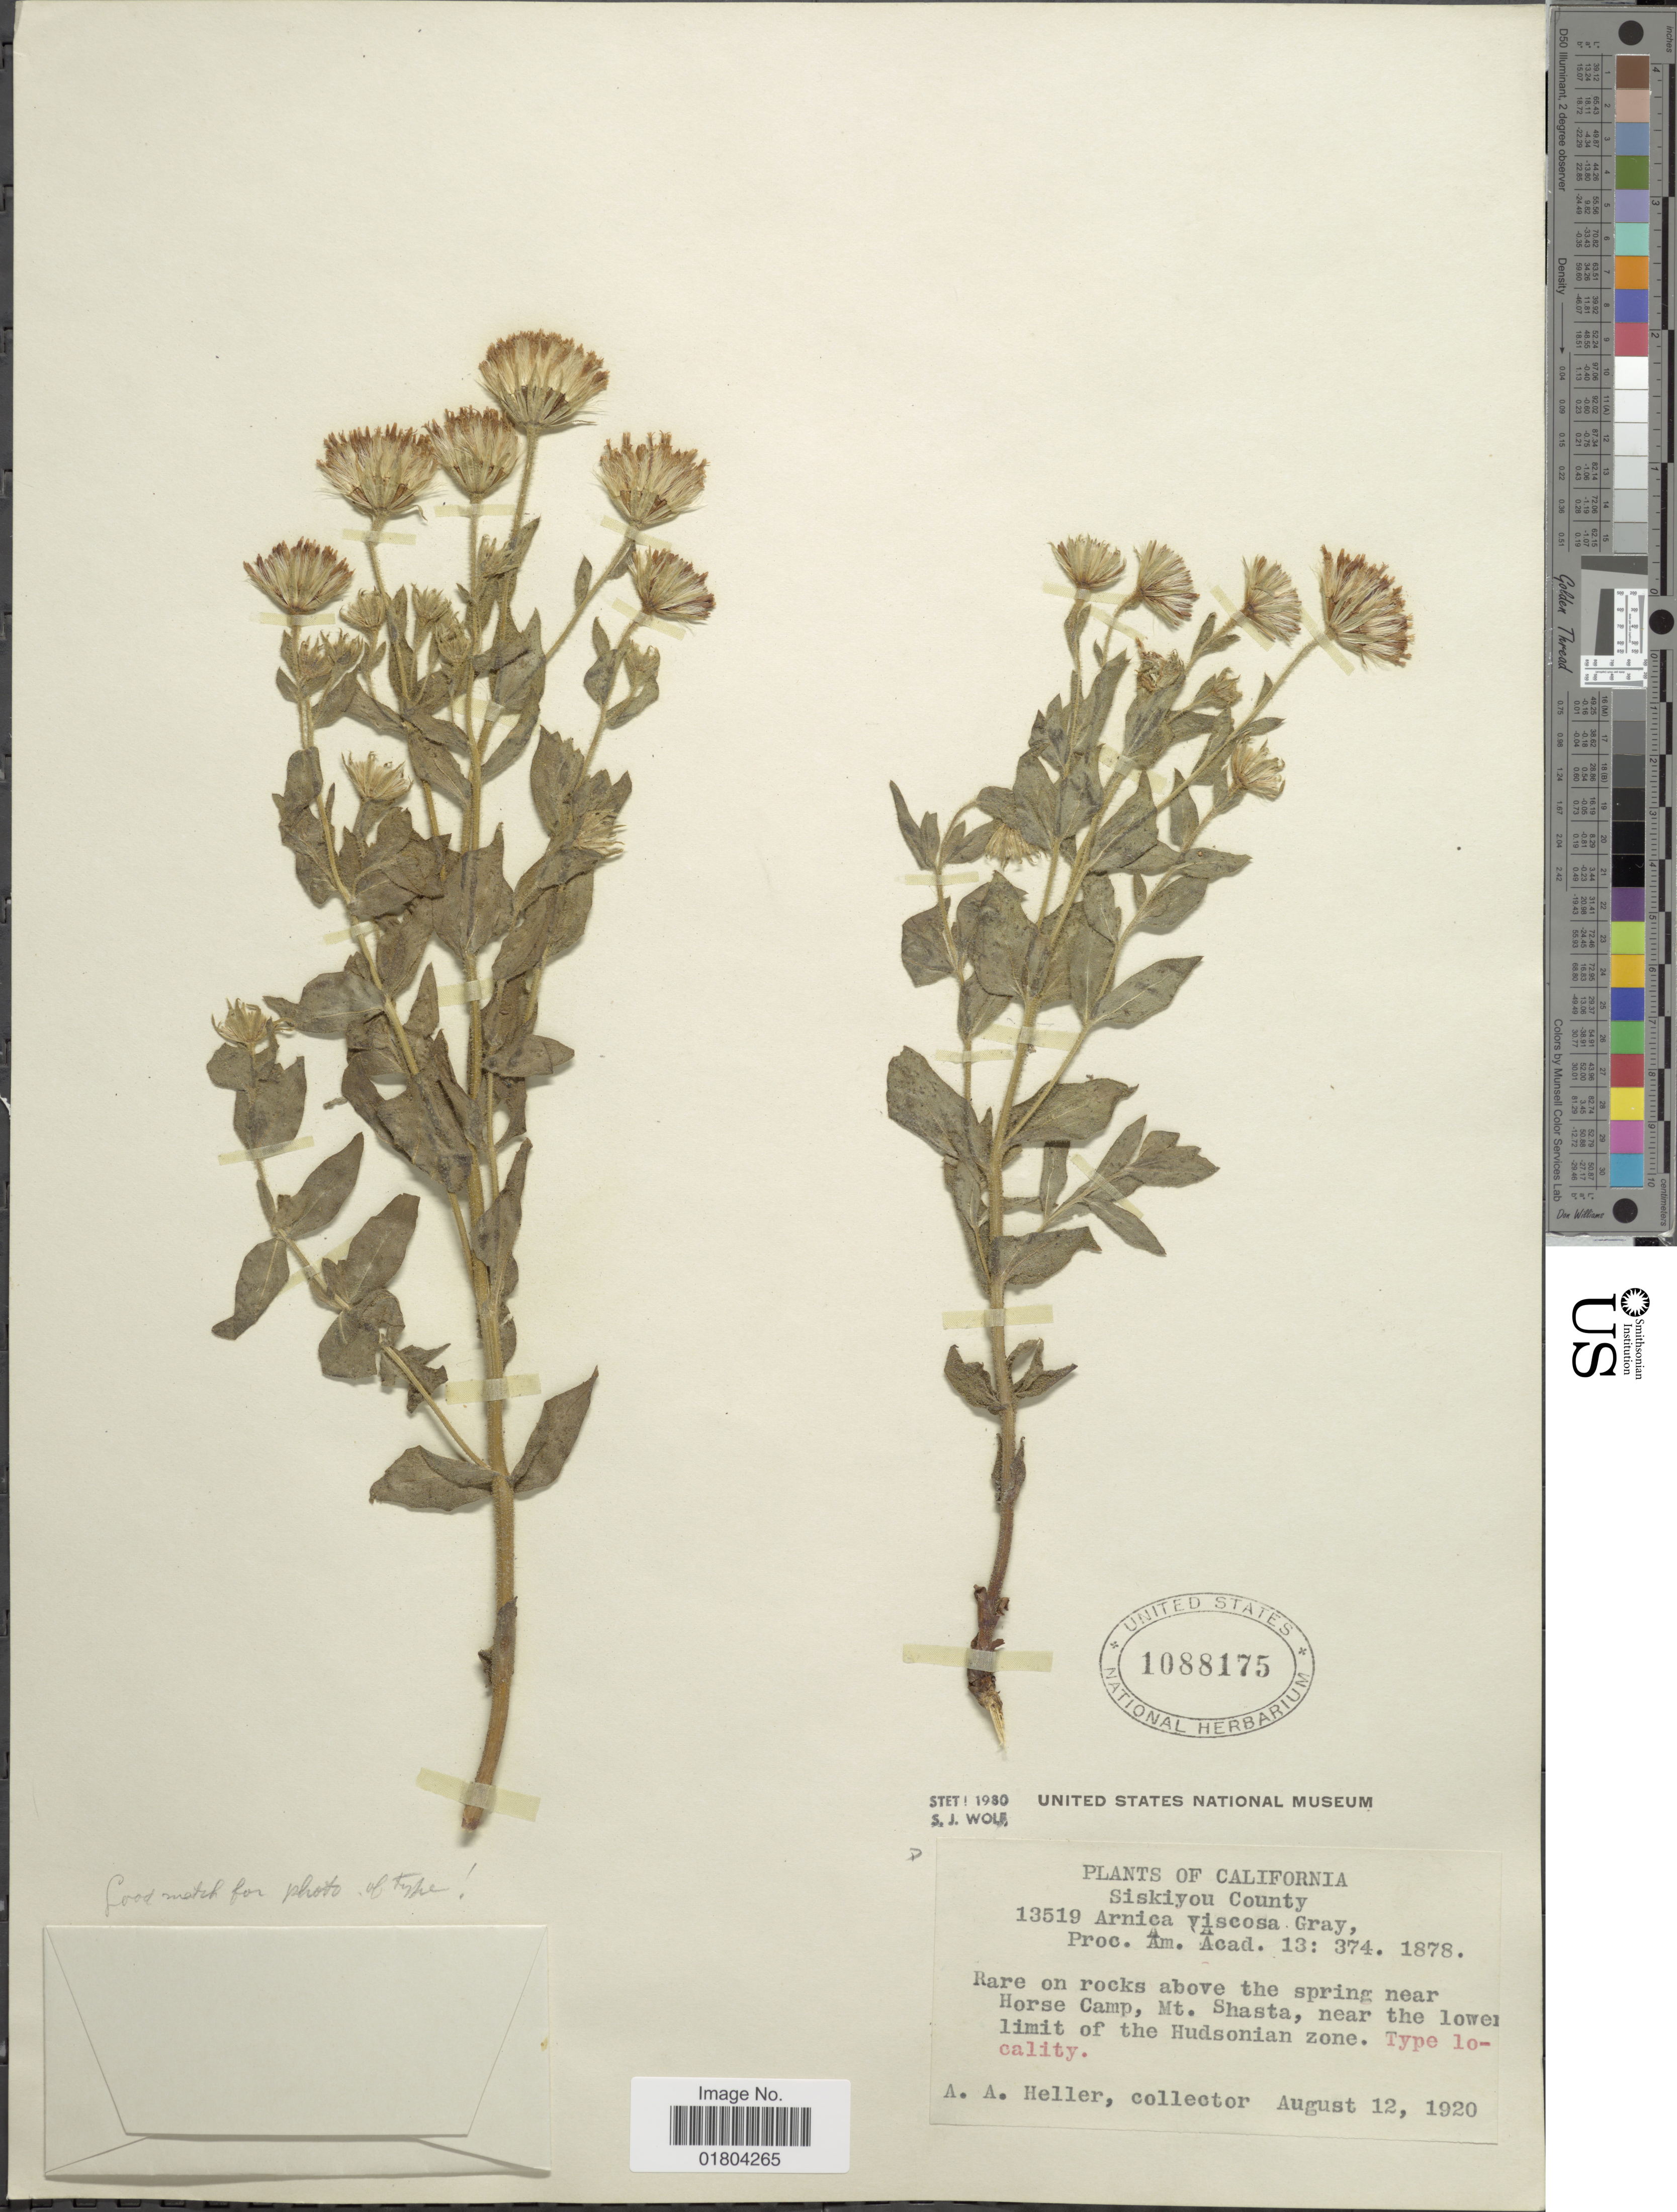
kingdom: Plantae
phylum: Tracheophyta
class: Magnoliopsida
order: Asterales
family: Asteraceae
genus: Arnica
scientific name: Arnica viscosa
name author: A. Gray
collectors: A. A. Heller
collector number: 13519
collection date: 1920-08-12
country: United States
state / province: California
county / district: Siskiyou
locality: Siskiyou County, rare on rocks above the spring near Horse Camp, Mt Shasta, near the lower limit of the Hudsonian zone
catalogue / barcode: US 1088175